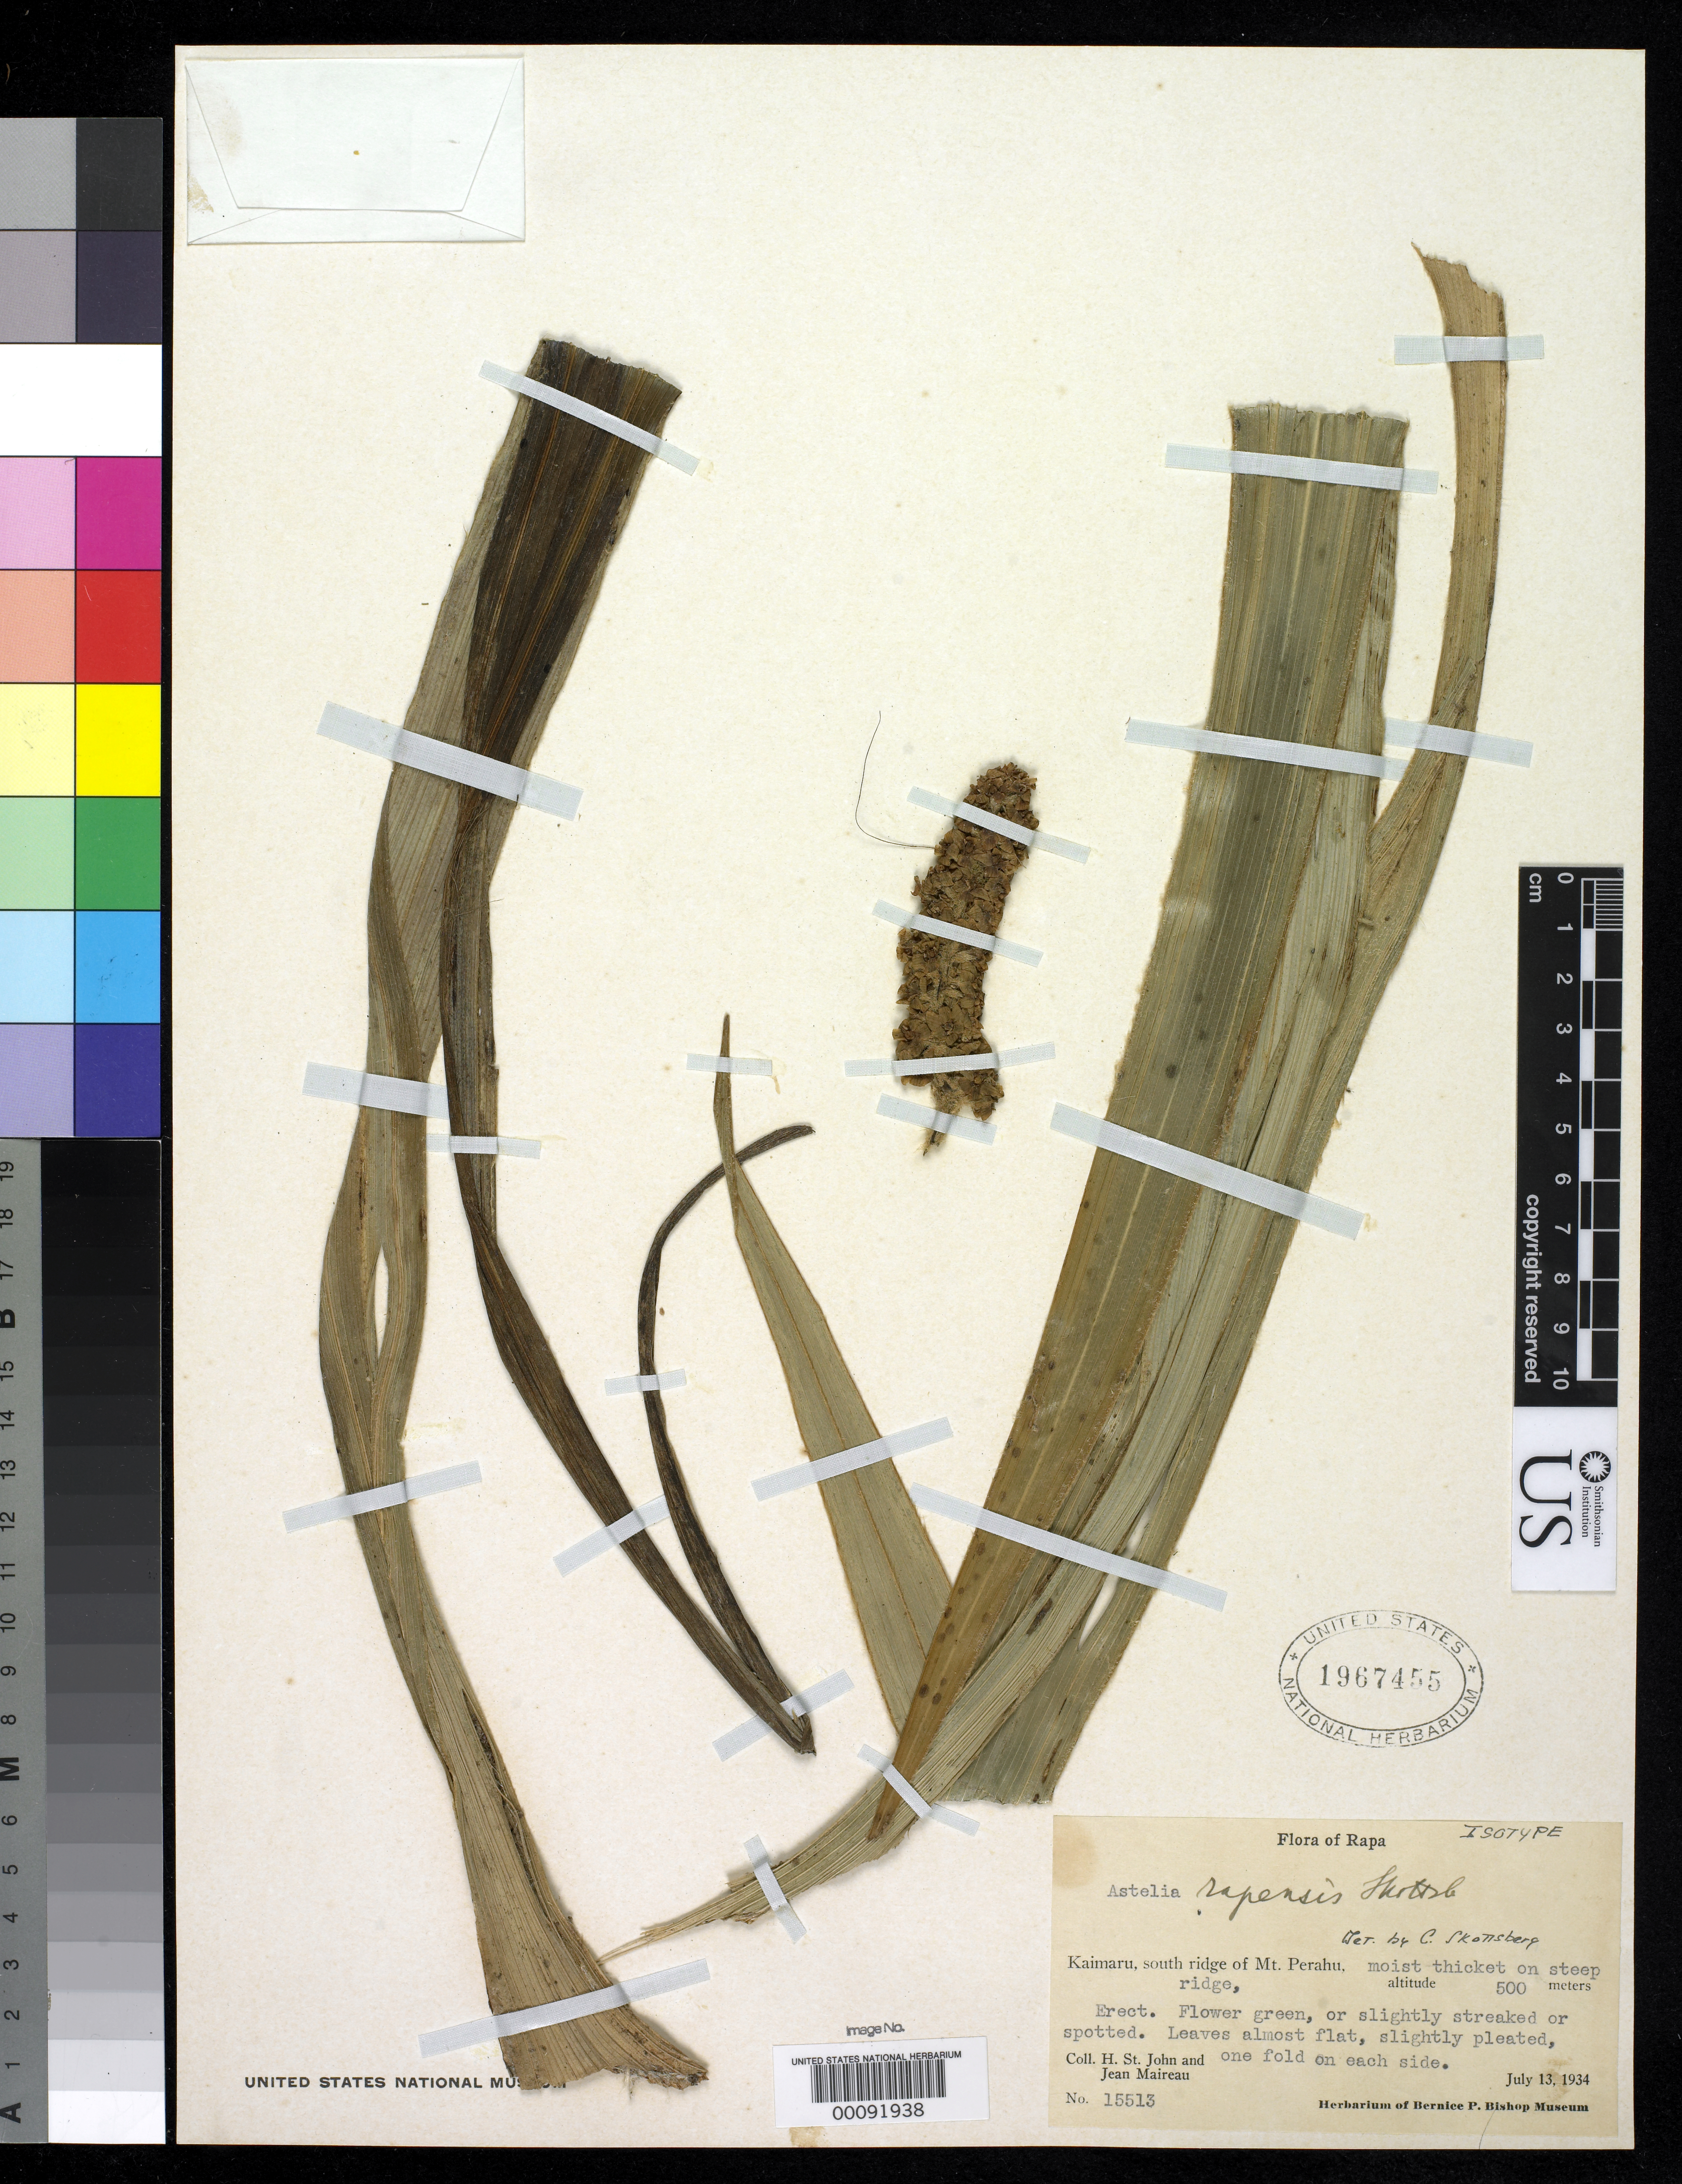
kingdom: Plantae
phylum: Tracheophyta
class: Liliopsida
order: Asparagales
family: Asteliaceae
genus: Astelia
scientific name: Astelia rapensis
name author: Skottsb.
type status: Isotype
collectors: H. St. John & J. Maireau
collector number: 15513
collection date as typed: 13 Jul 1934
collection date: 1934-07-13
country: French Polynesia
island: Rapa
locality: Kaimaru, S ridge of Mt. Perahu.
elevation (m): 500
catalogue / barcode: US 1967455